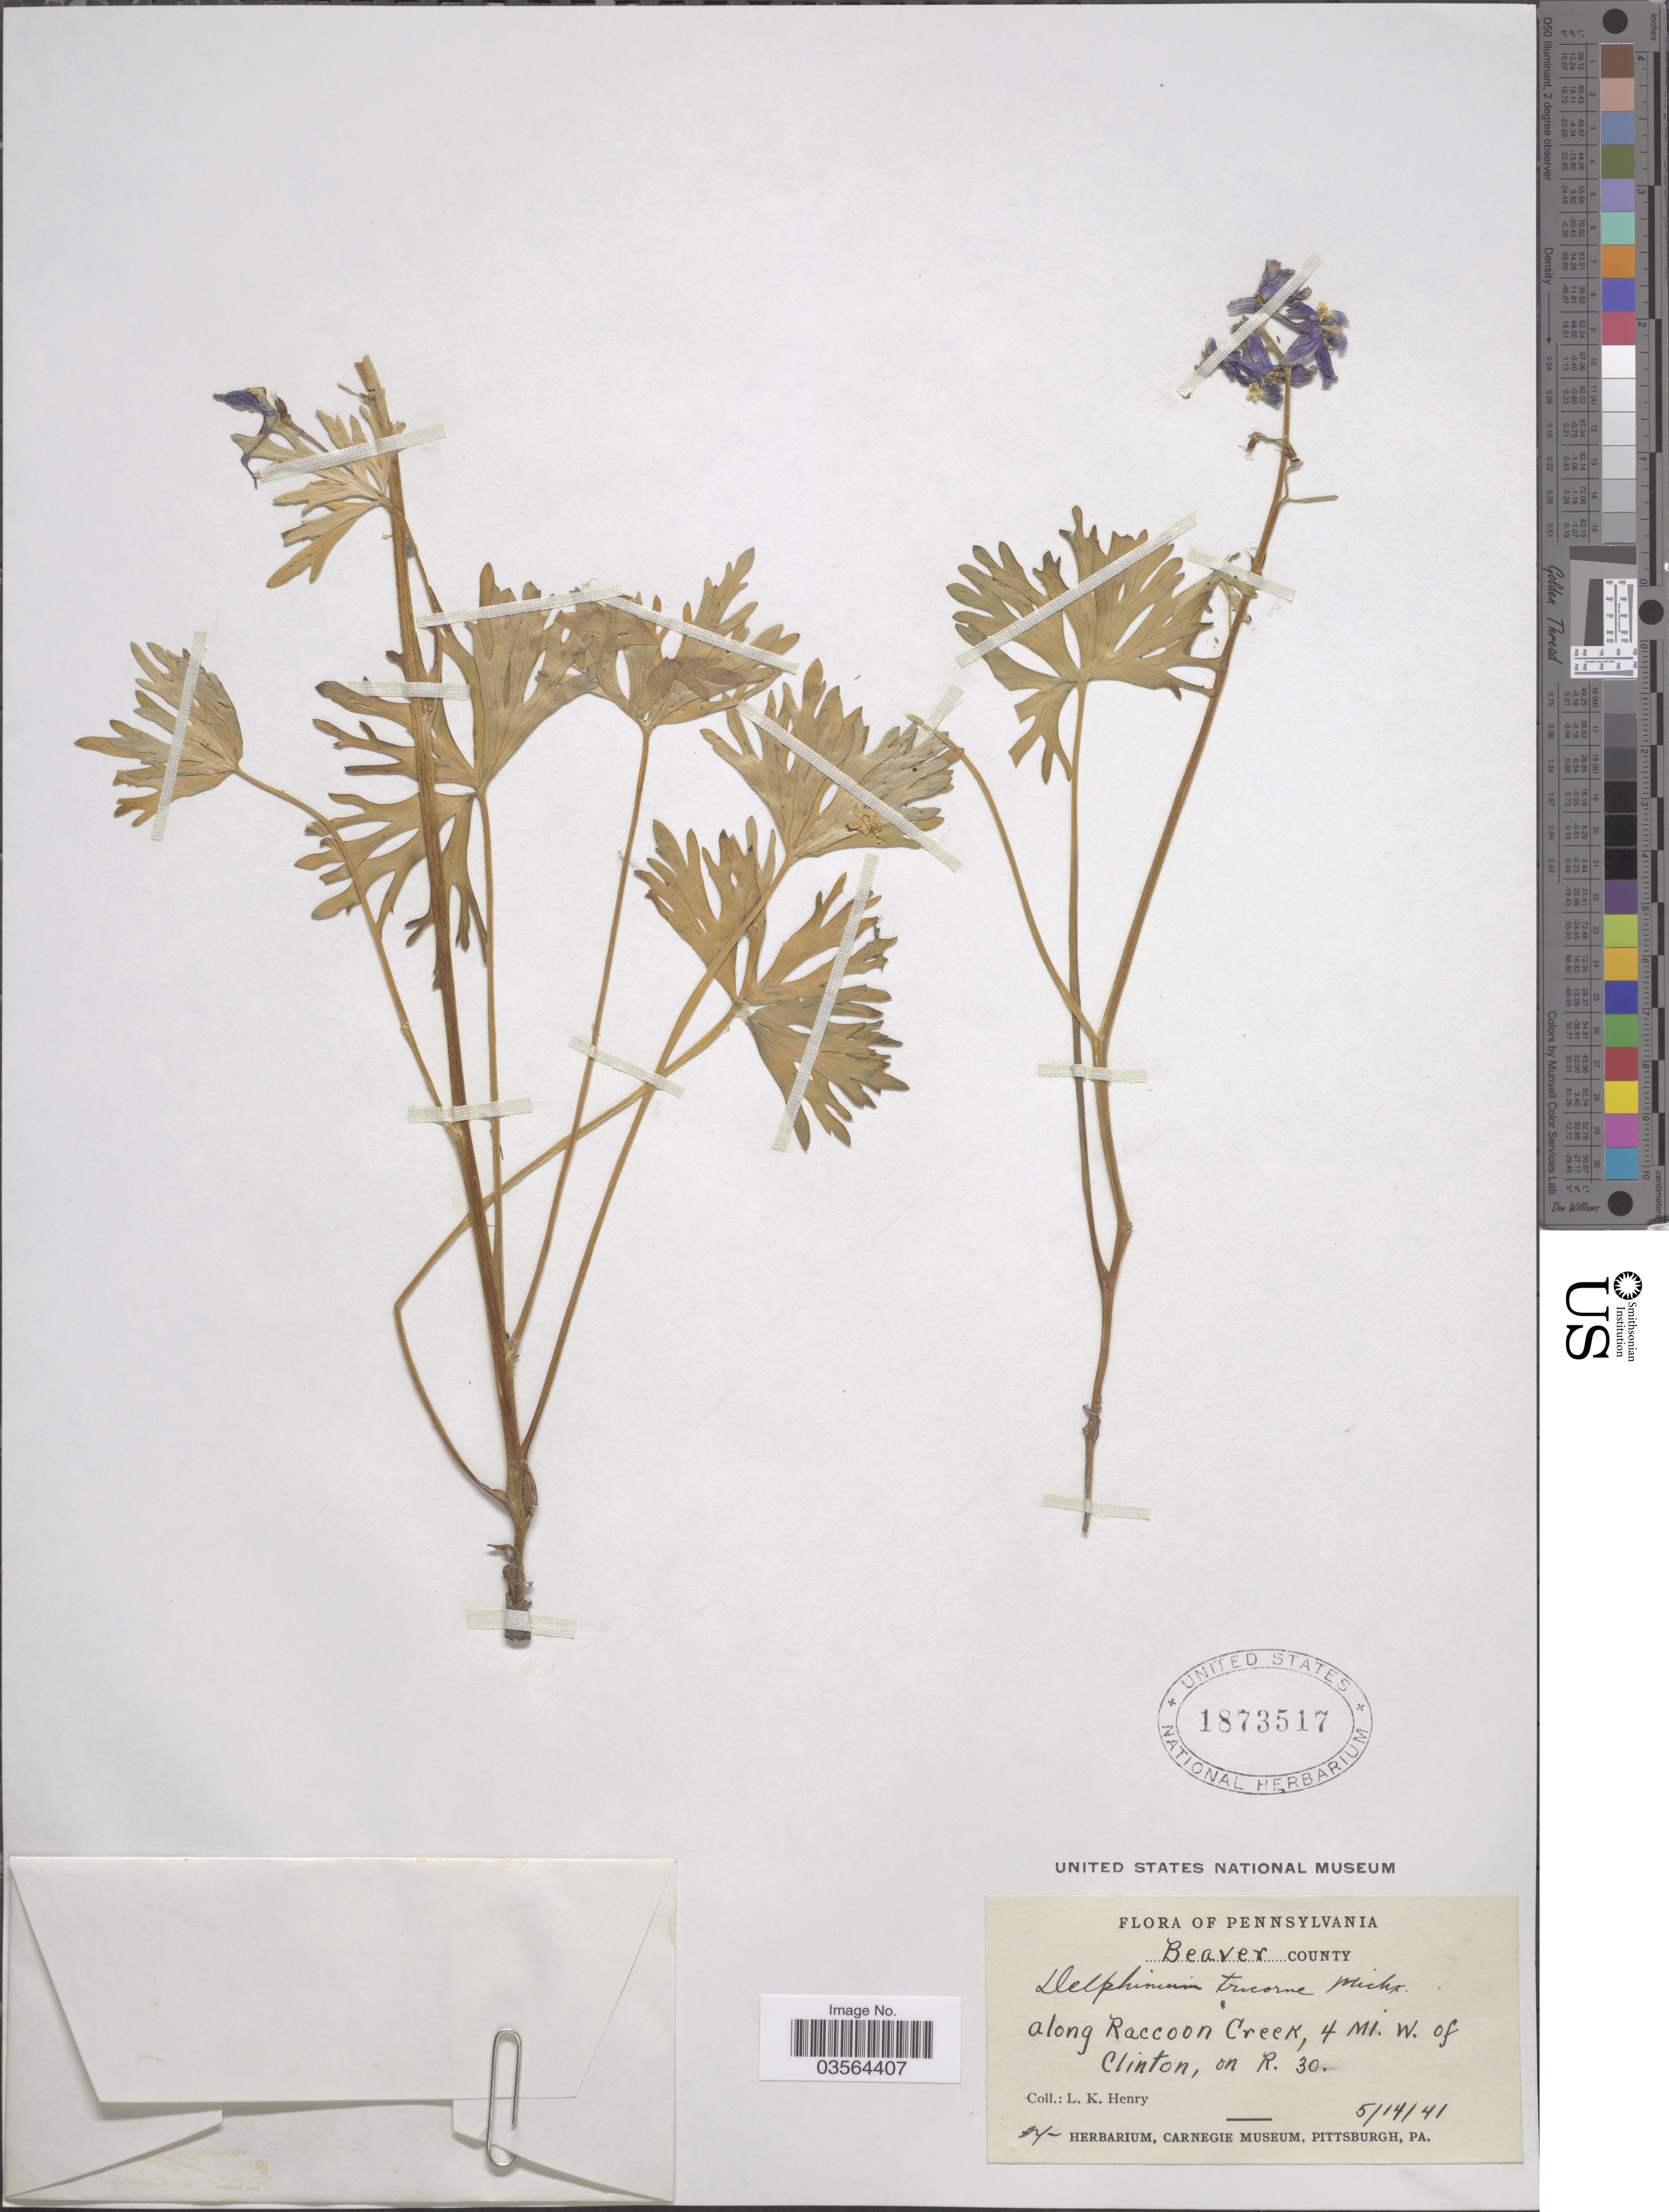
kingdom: Plantae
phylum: Tracheophyta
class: Magnoliopsida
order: Ranunculales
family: Ranunculaceae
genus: Delphinium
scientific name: Delphinium tricorne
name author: Michx.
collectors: L. K. Henry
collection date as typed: Transcribed d/m/y: 14/5/41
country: United States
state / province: Pennsylvania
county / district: Beaver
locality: Beaver County. Along Raccoon Creek, 4 mi. w. of Clinton, on R. 30.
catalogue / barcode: US 1873517